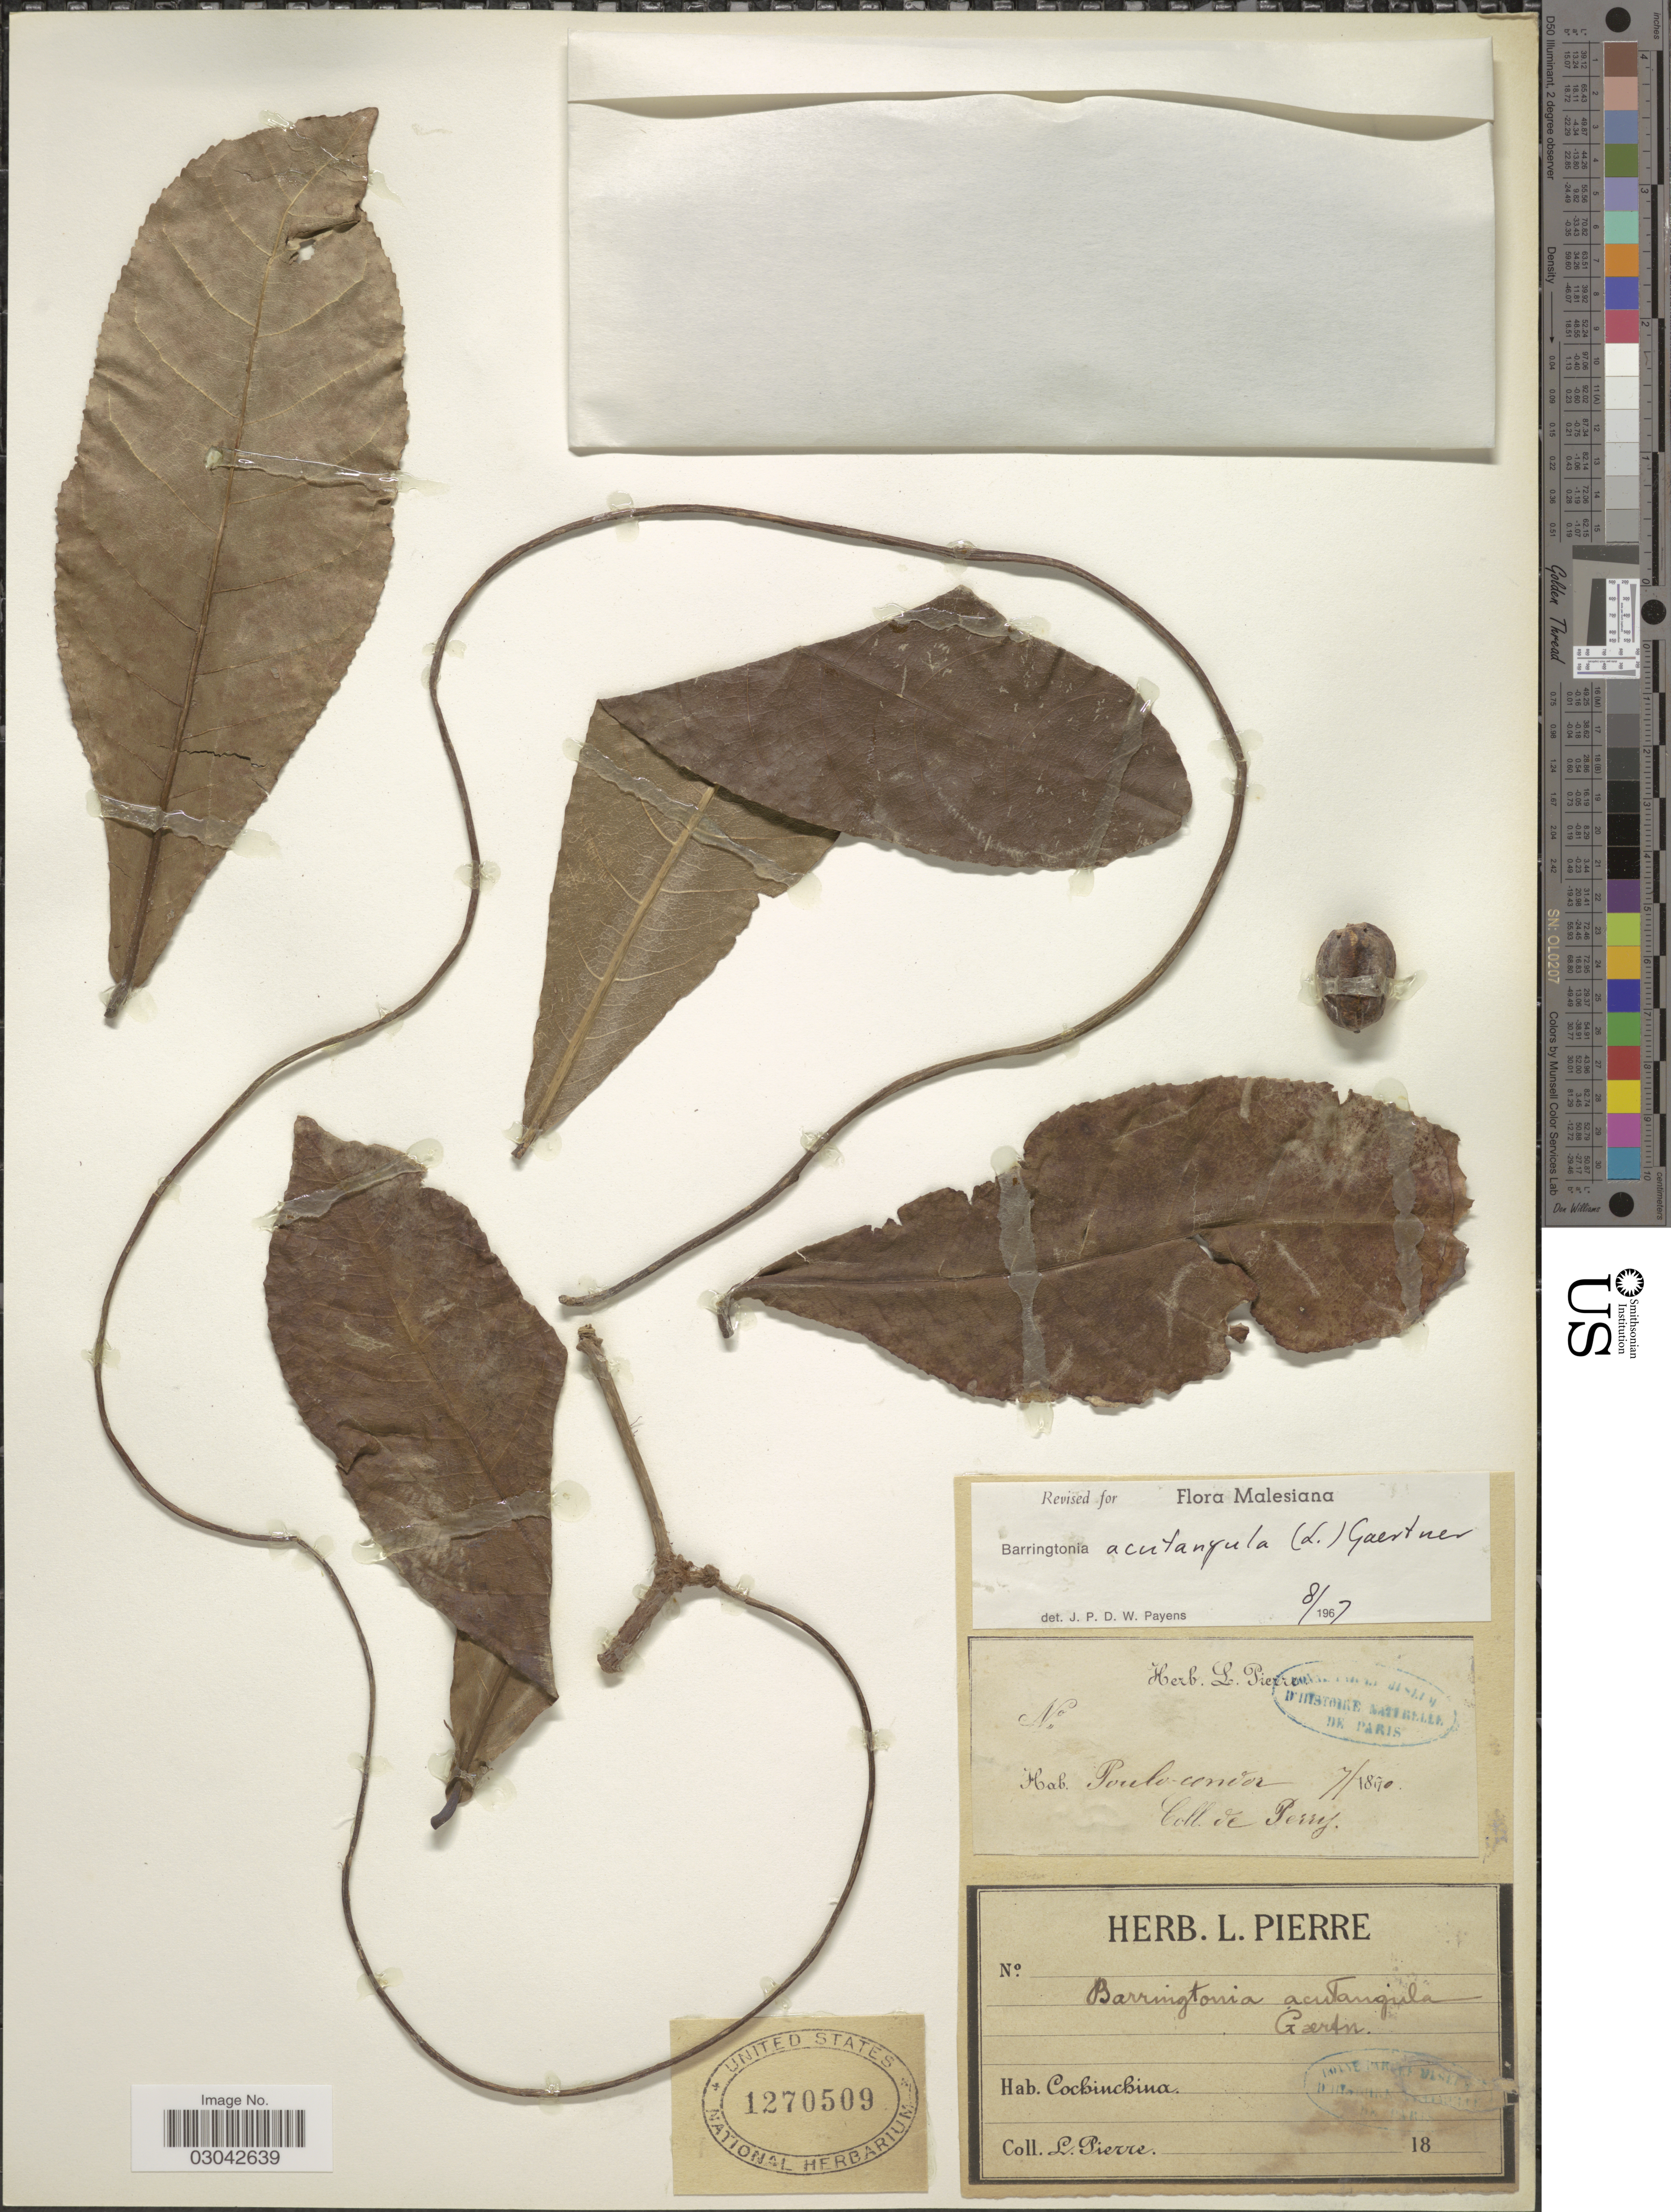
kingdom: Plantae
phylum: Tracheophyta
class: Magnoliopsida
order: Ericales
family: Lecythidaceae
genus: Barringtonia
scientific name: Barringtonia acutangula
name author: (L.) Gaertn.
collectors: L. Pierre & de Perry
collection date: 1890-07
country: Vietnam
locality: Cochinchina. Poulo-Condor.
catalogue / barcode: US 1270509